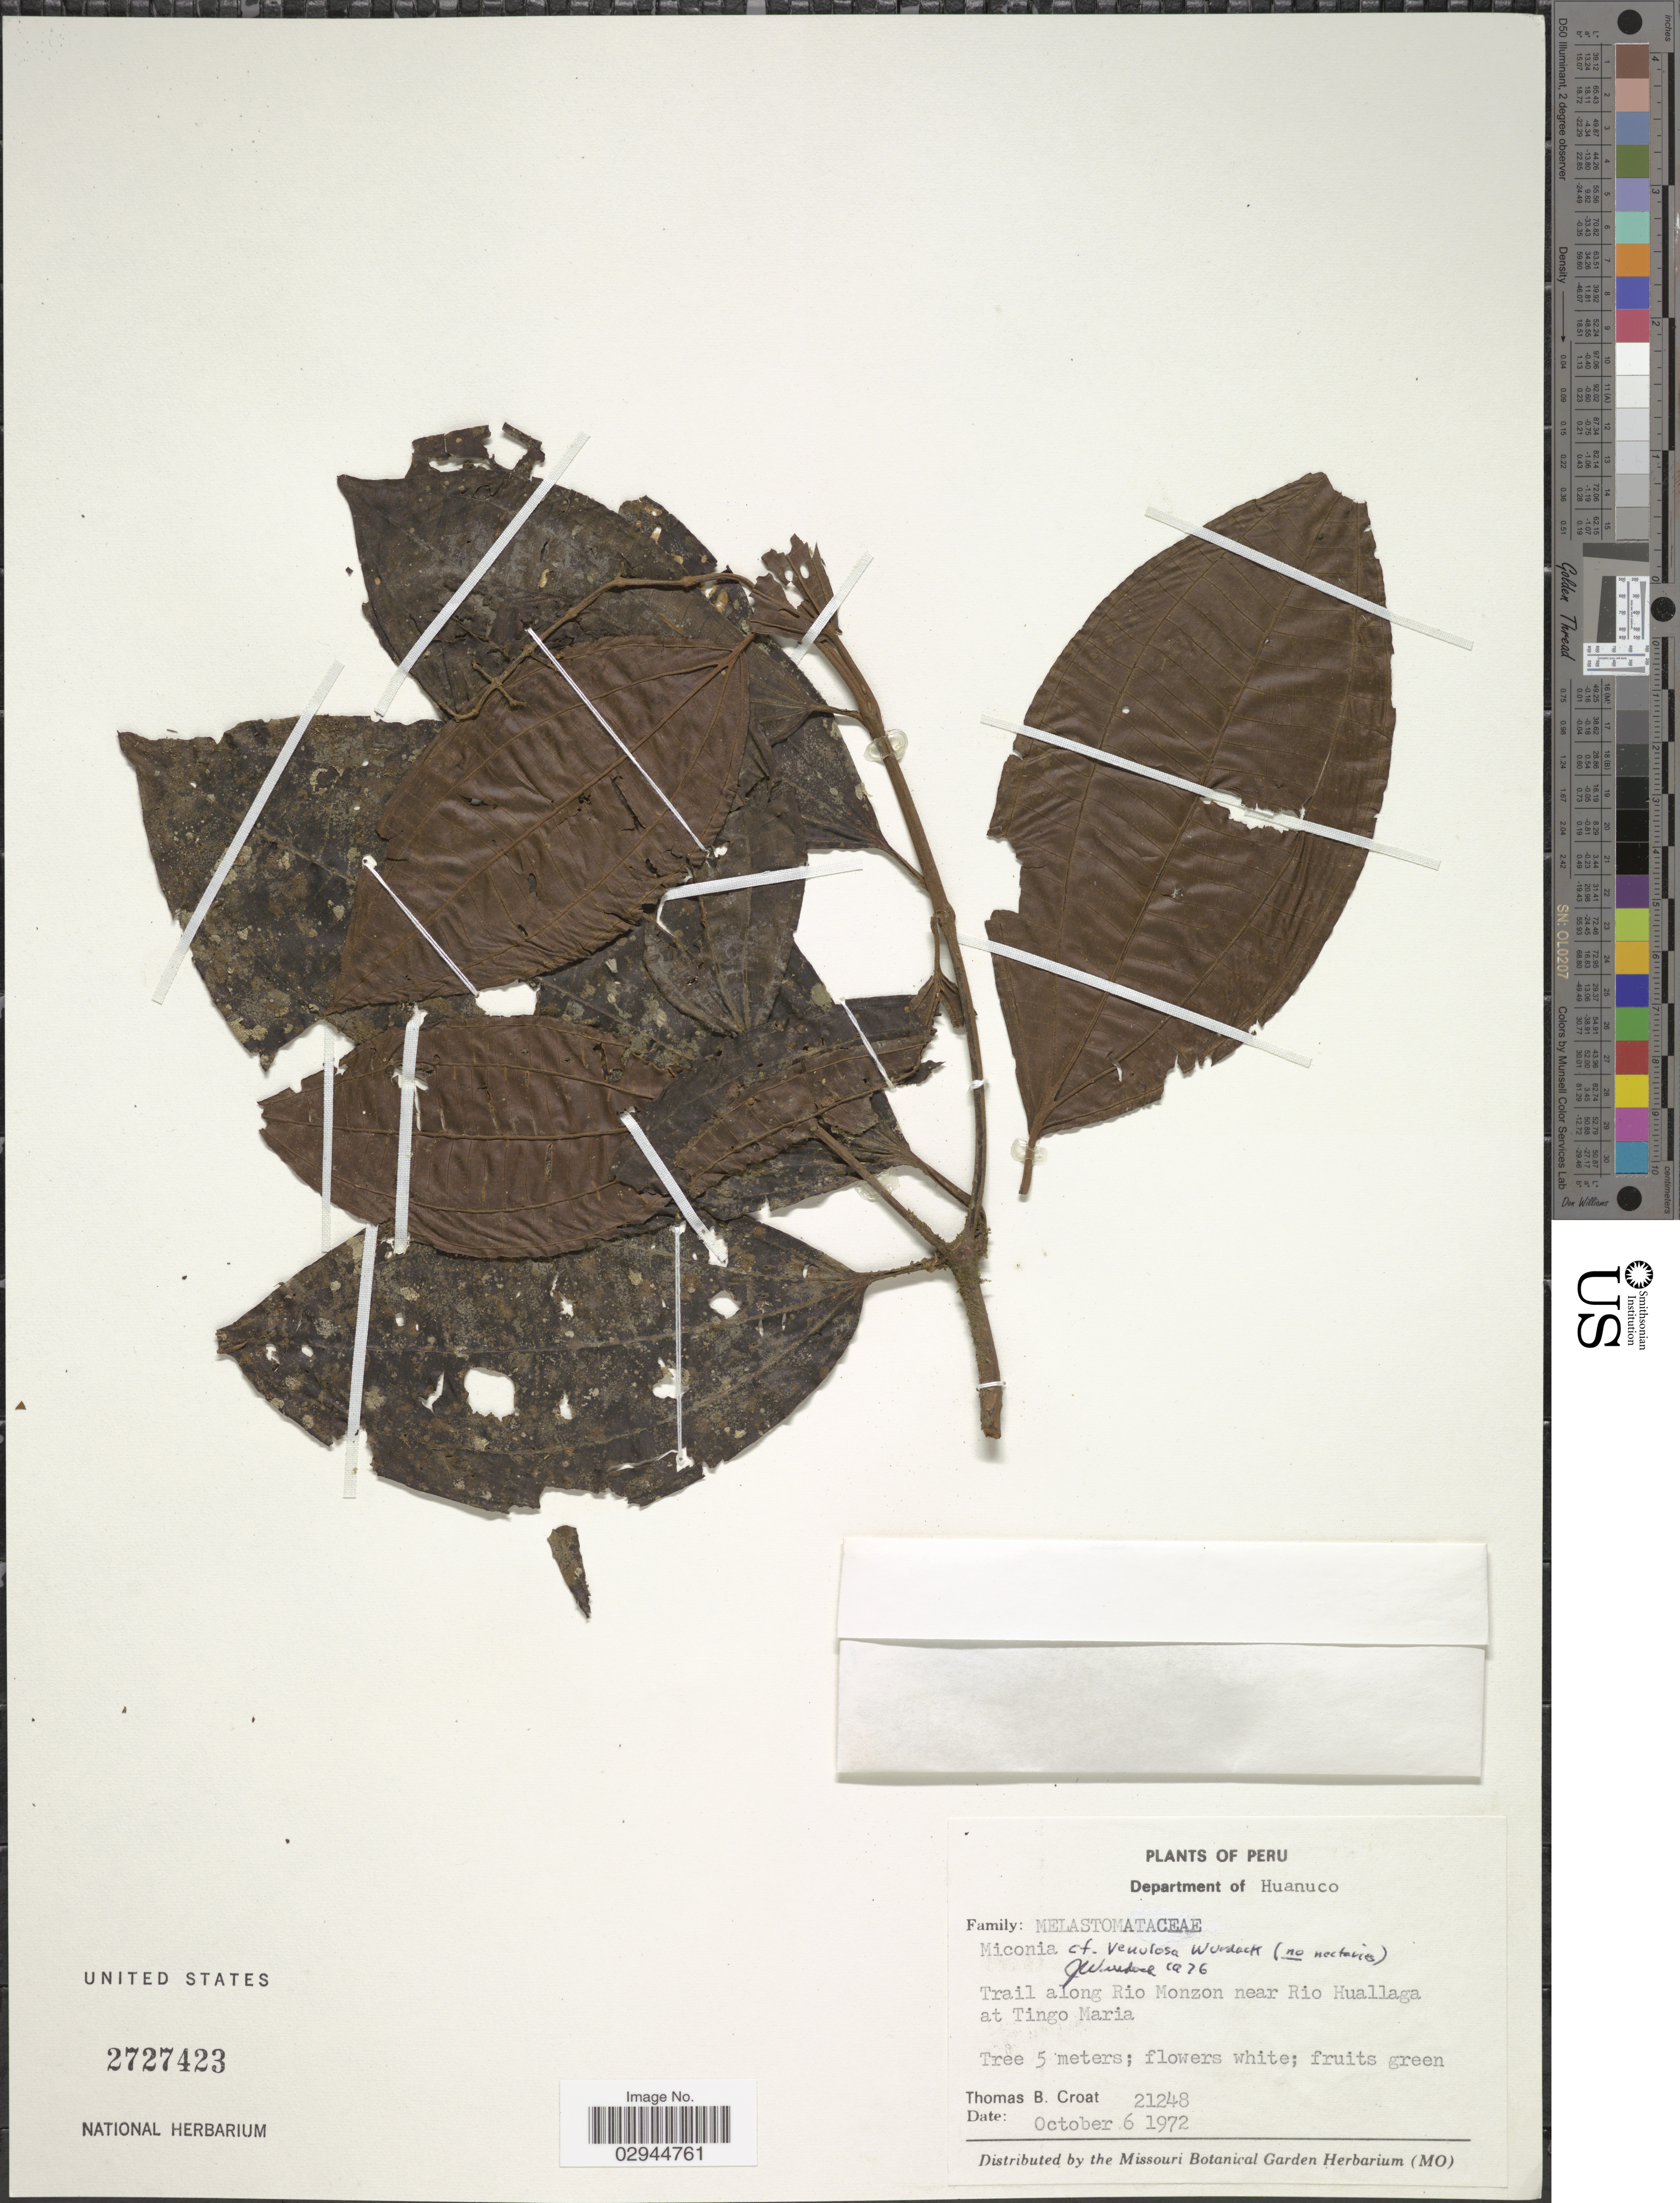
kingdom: Plantae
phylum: Tracheophyta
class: Magnoliopsida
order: Myrtales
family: Melastomataceae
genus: Miconia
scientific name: Miconia venulosa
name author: Wurdack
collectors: T. B. Croat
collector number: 21248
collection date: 1972-10-06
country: Peru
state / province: Huánuco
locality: Department of Huanuco. Trail along Rio Monzon near Rio Huallaga at Tingo Maria.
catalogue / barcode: US 2727423